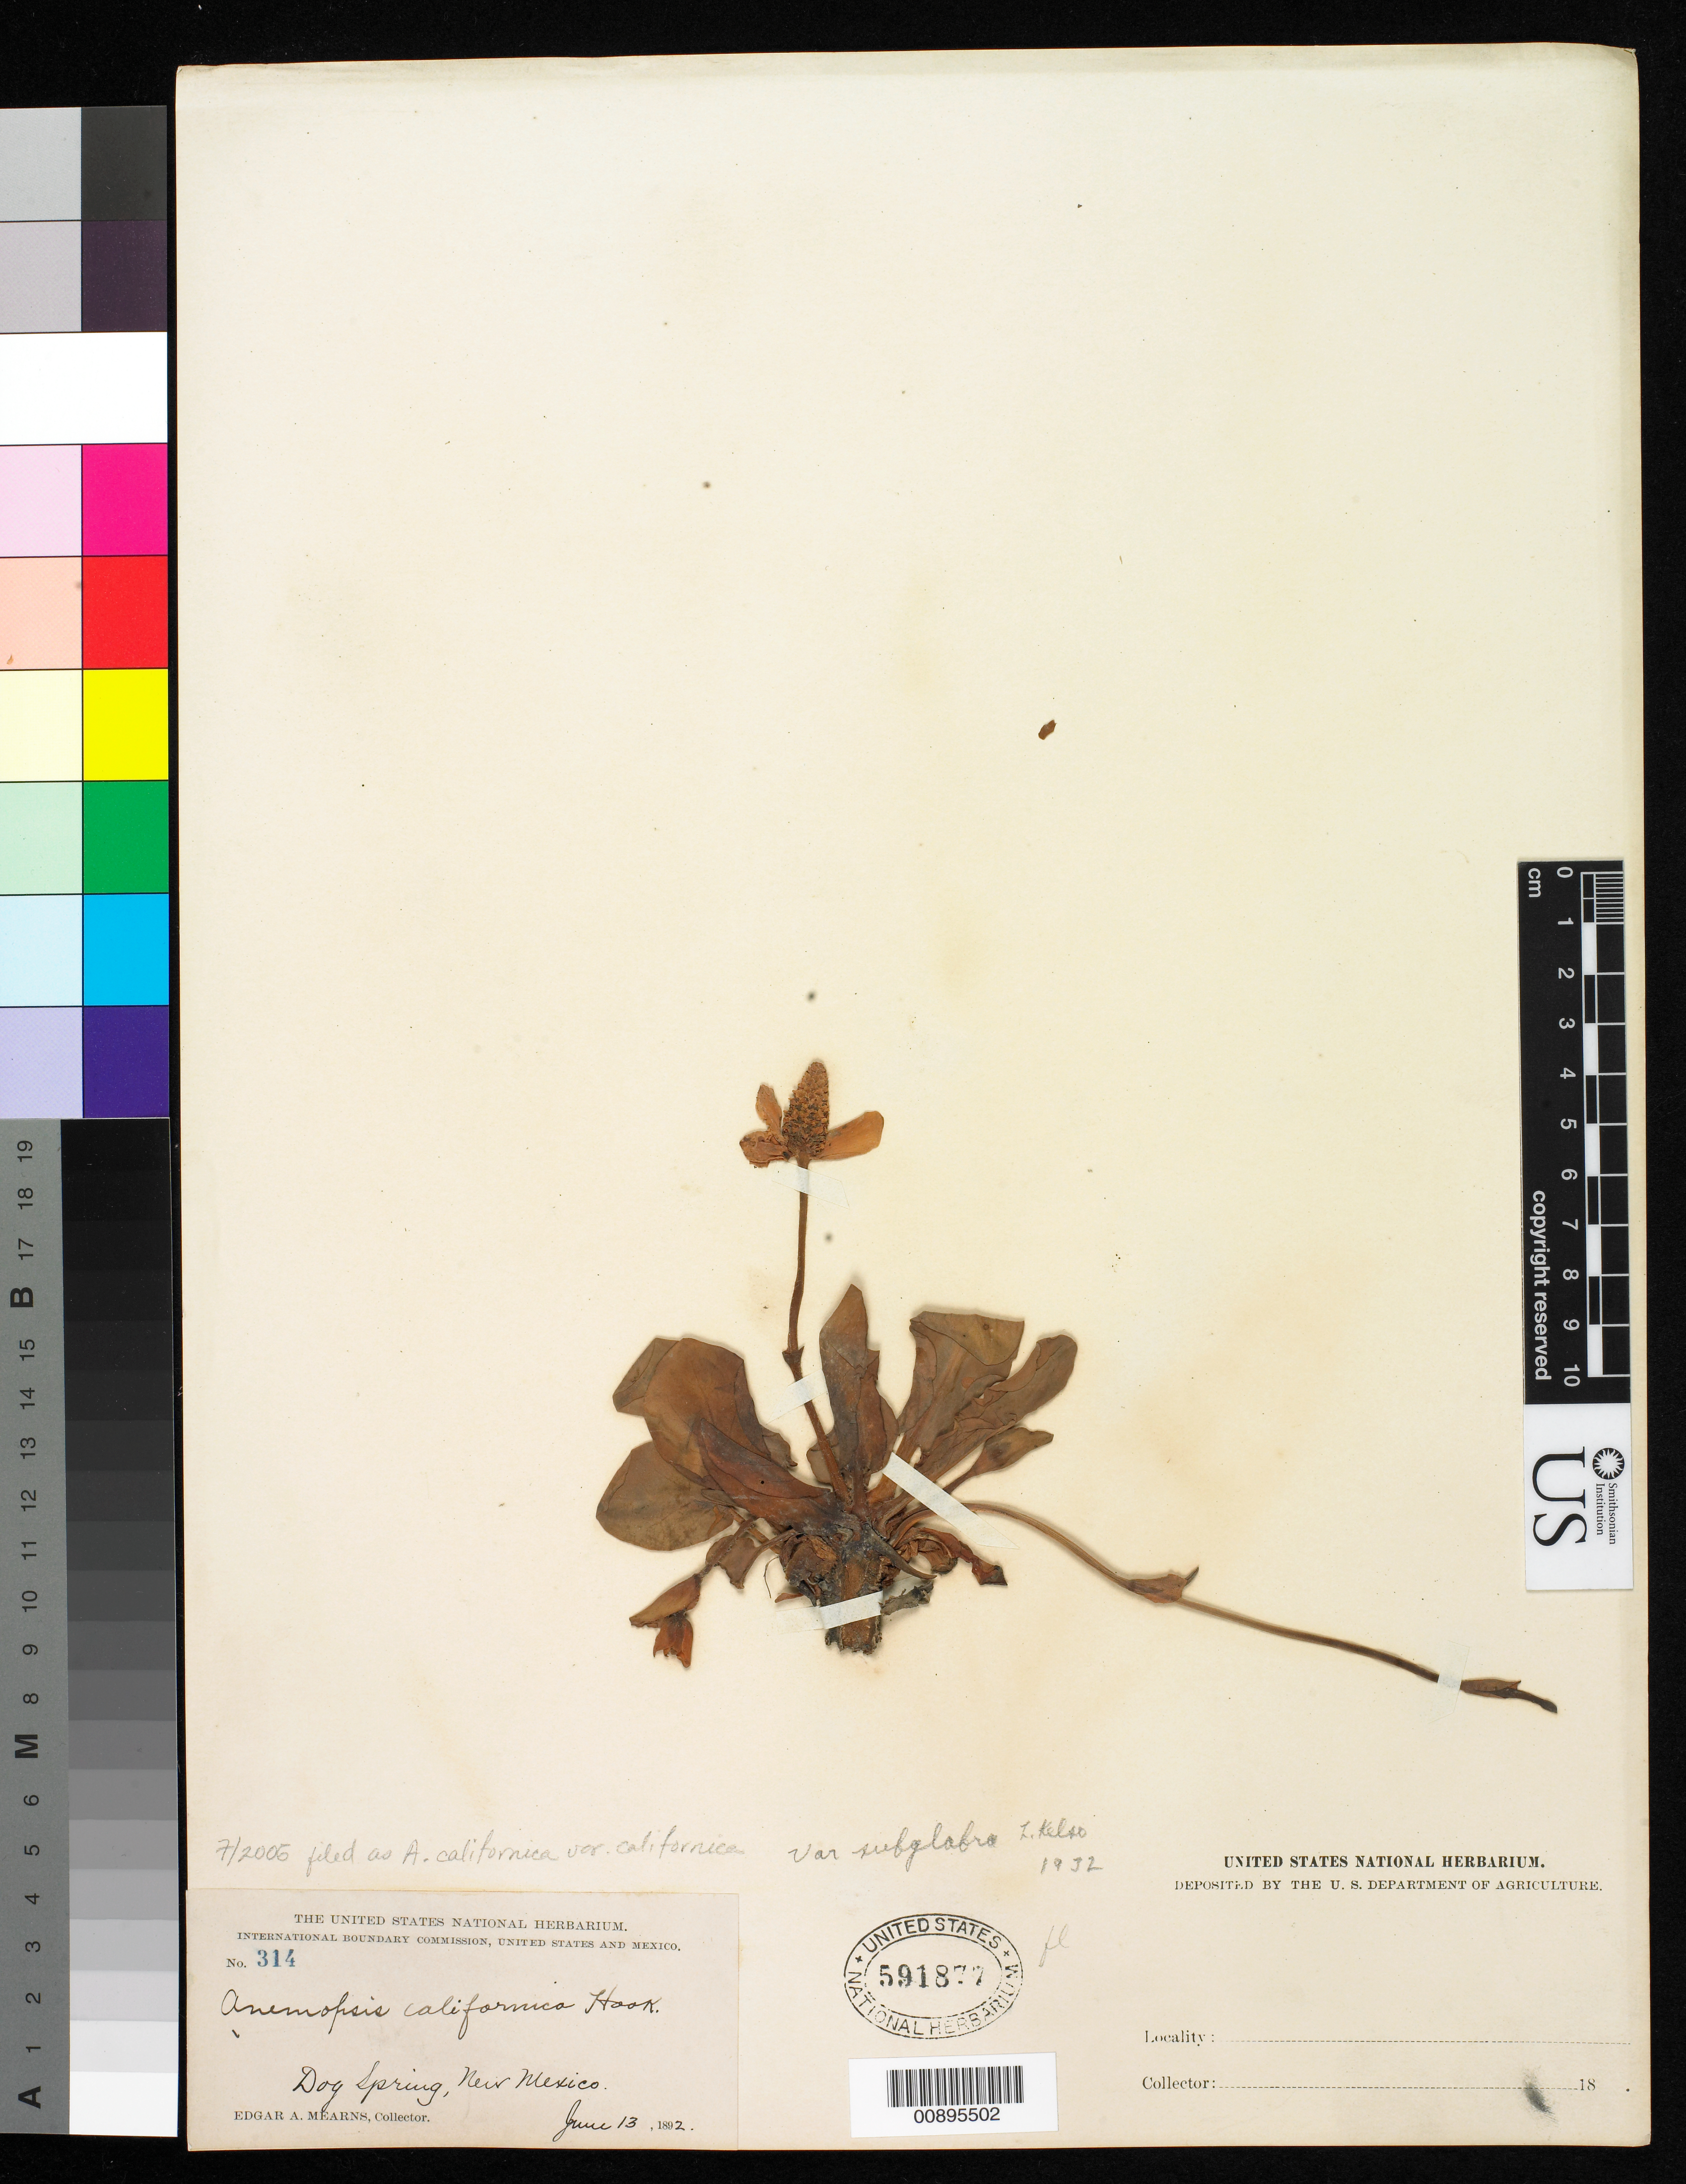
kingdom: Plantae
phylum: Tracheophyta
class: Magnoliopsida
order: Piperales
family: Saururaceae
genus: Anemopsis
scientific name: Anemopsis californica var. californica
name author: (Nutt.) Hook. & Arn.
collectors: E. A. Mearns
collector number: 314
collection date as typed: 13 Jun 1892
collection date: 1892-06-13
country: United States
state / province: New Mexico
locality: Dog Spring, New Mexico.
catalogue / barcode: US 591877